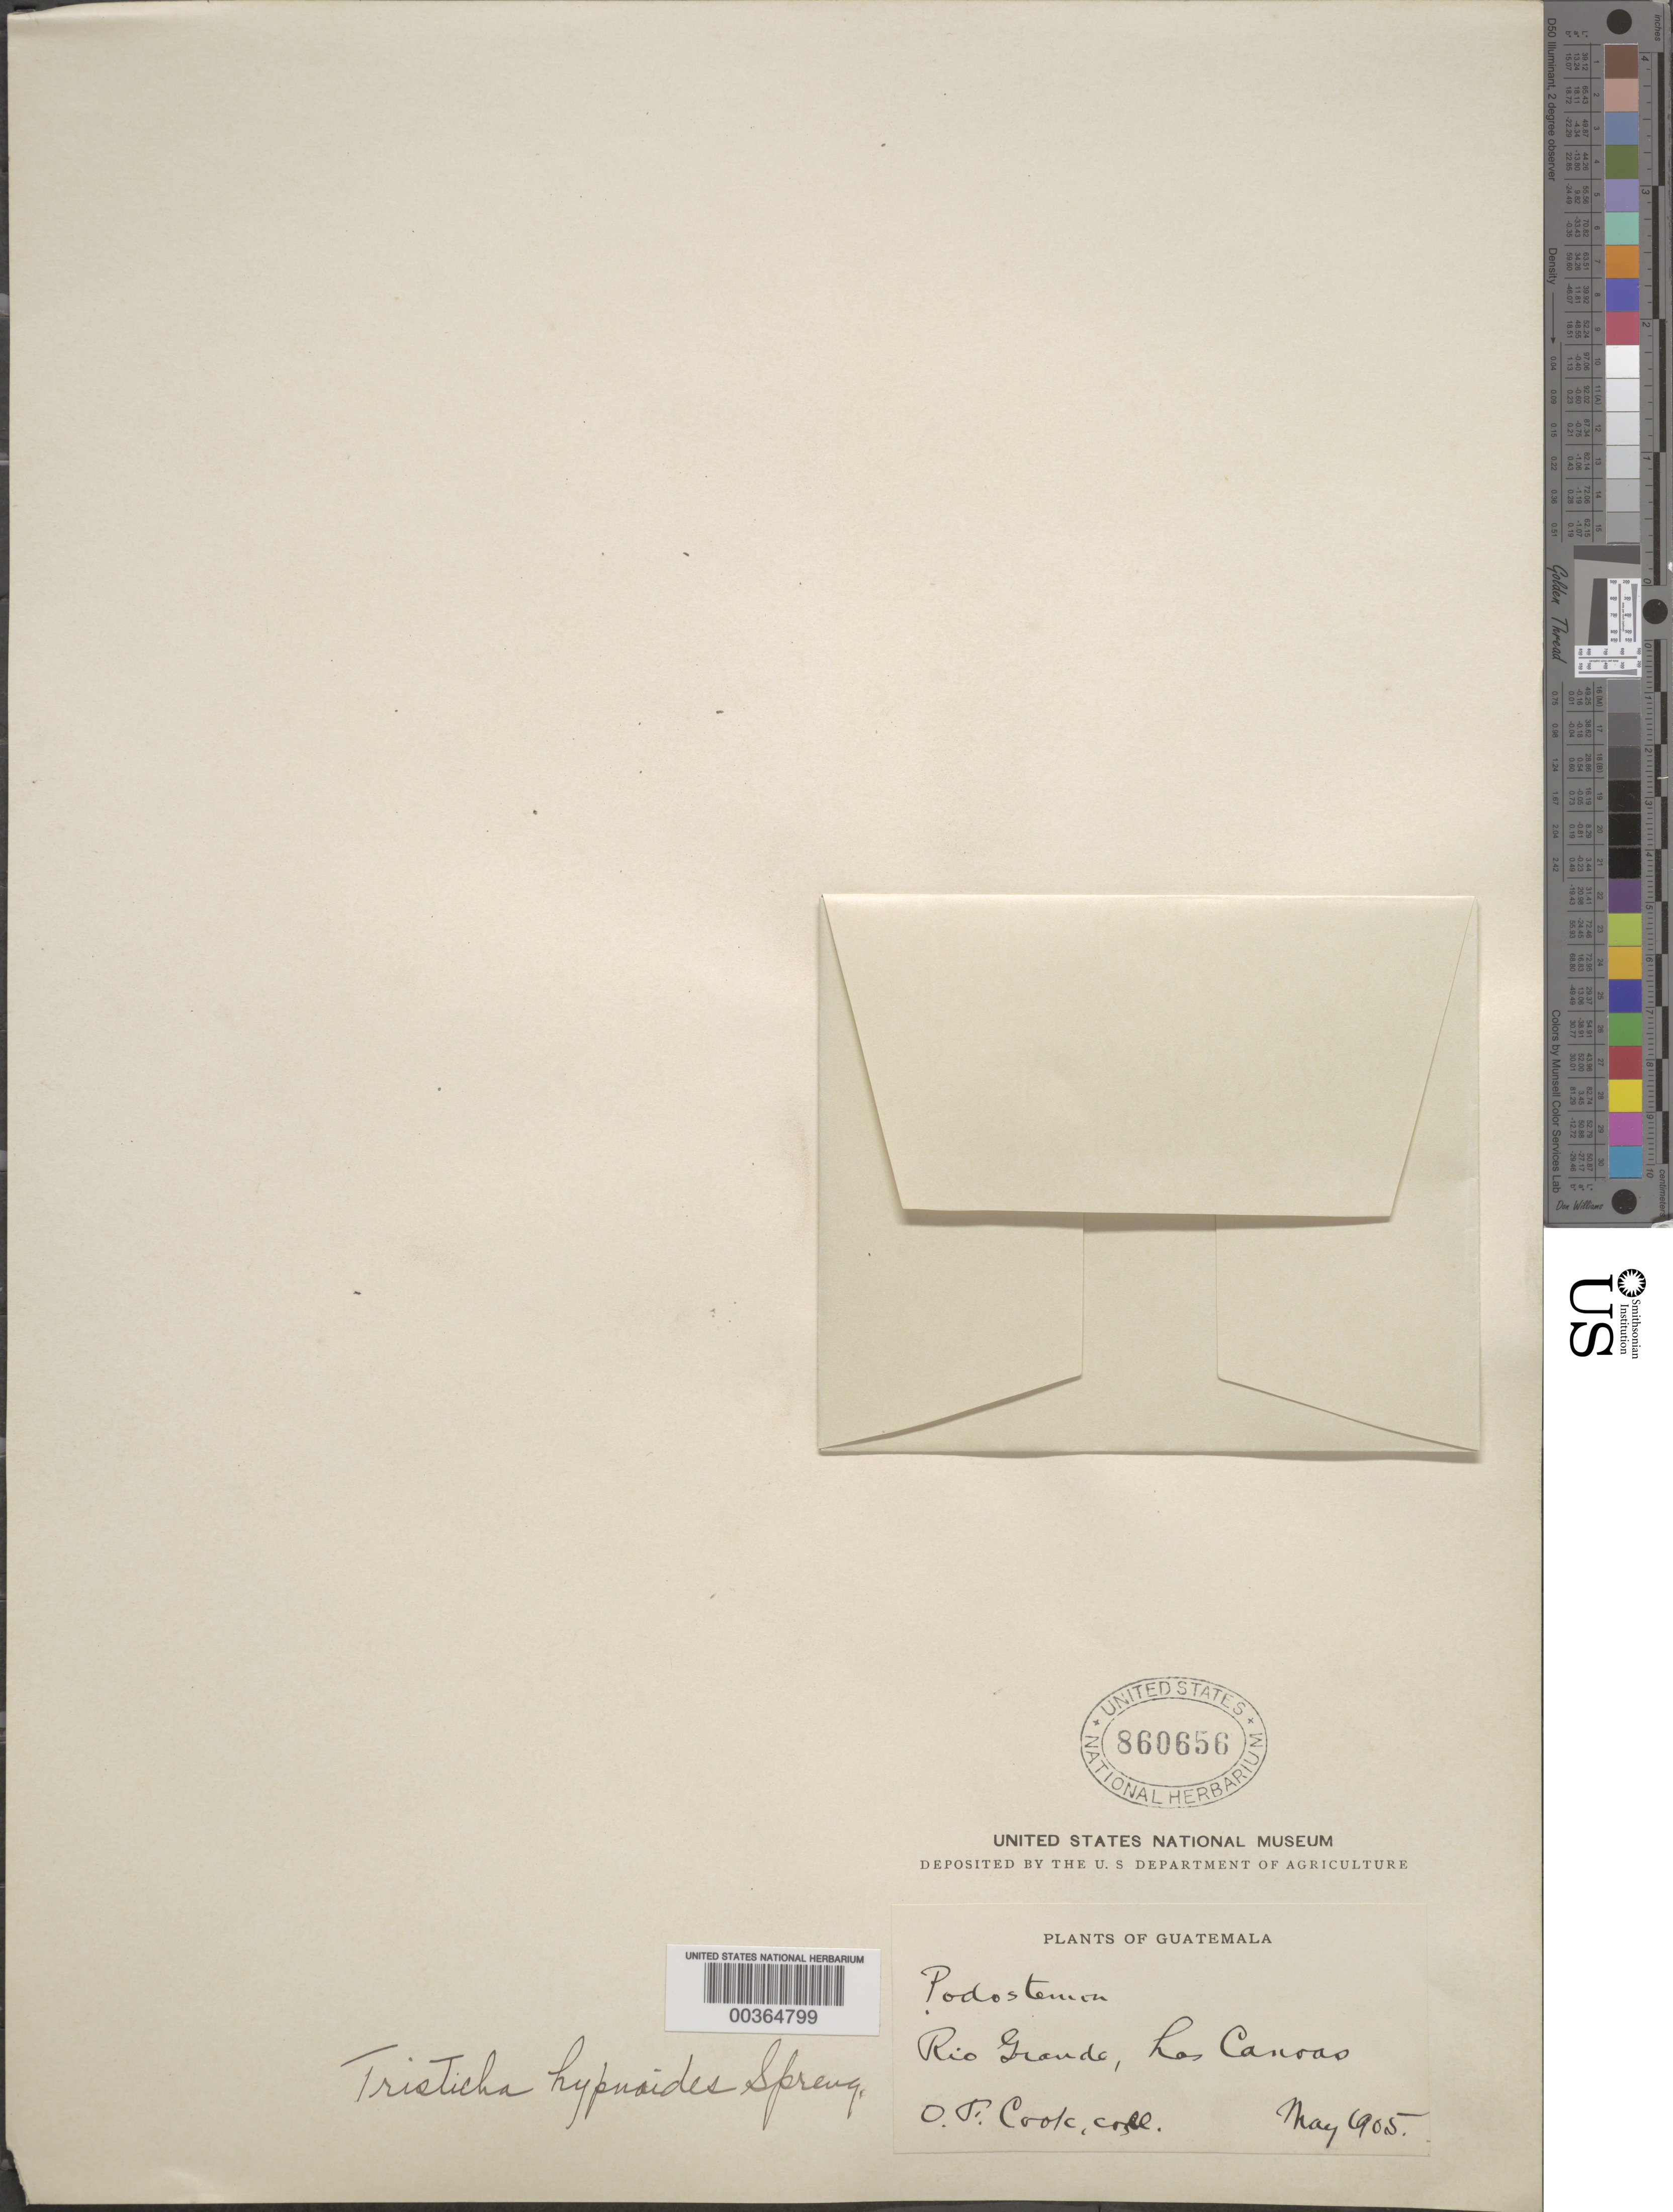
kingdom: Plantae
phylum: Tracheophyta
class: Magnoliopsida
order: Malpighiales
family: Podostemaceae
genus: Tristicha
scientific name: Tristicha trifaria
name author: (Willd.) Spreng.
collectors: O. F. Cook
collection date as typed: May 1905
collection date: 1905-05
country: Guatemala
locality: Rio grande, los canoas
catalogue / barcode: US 860656